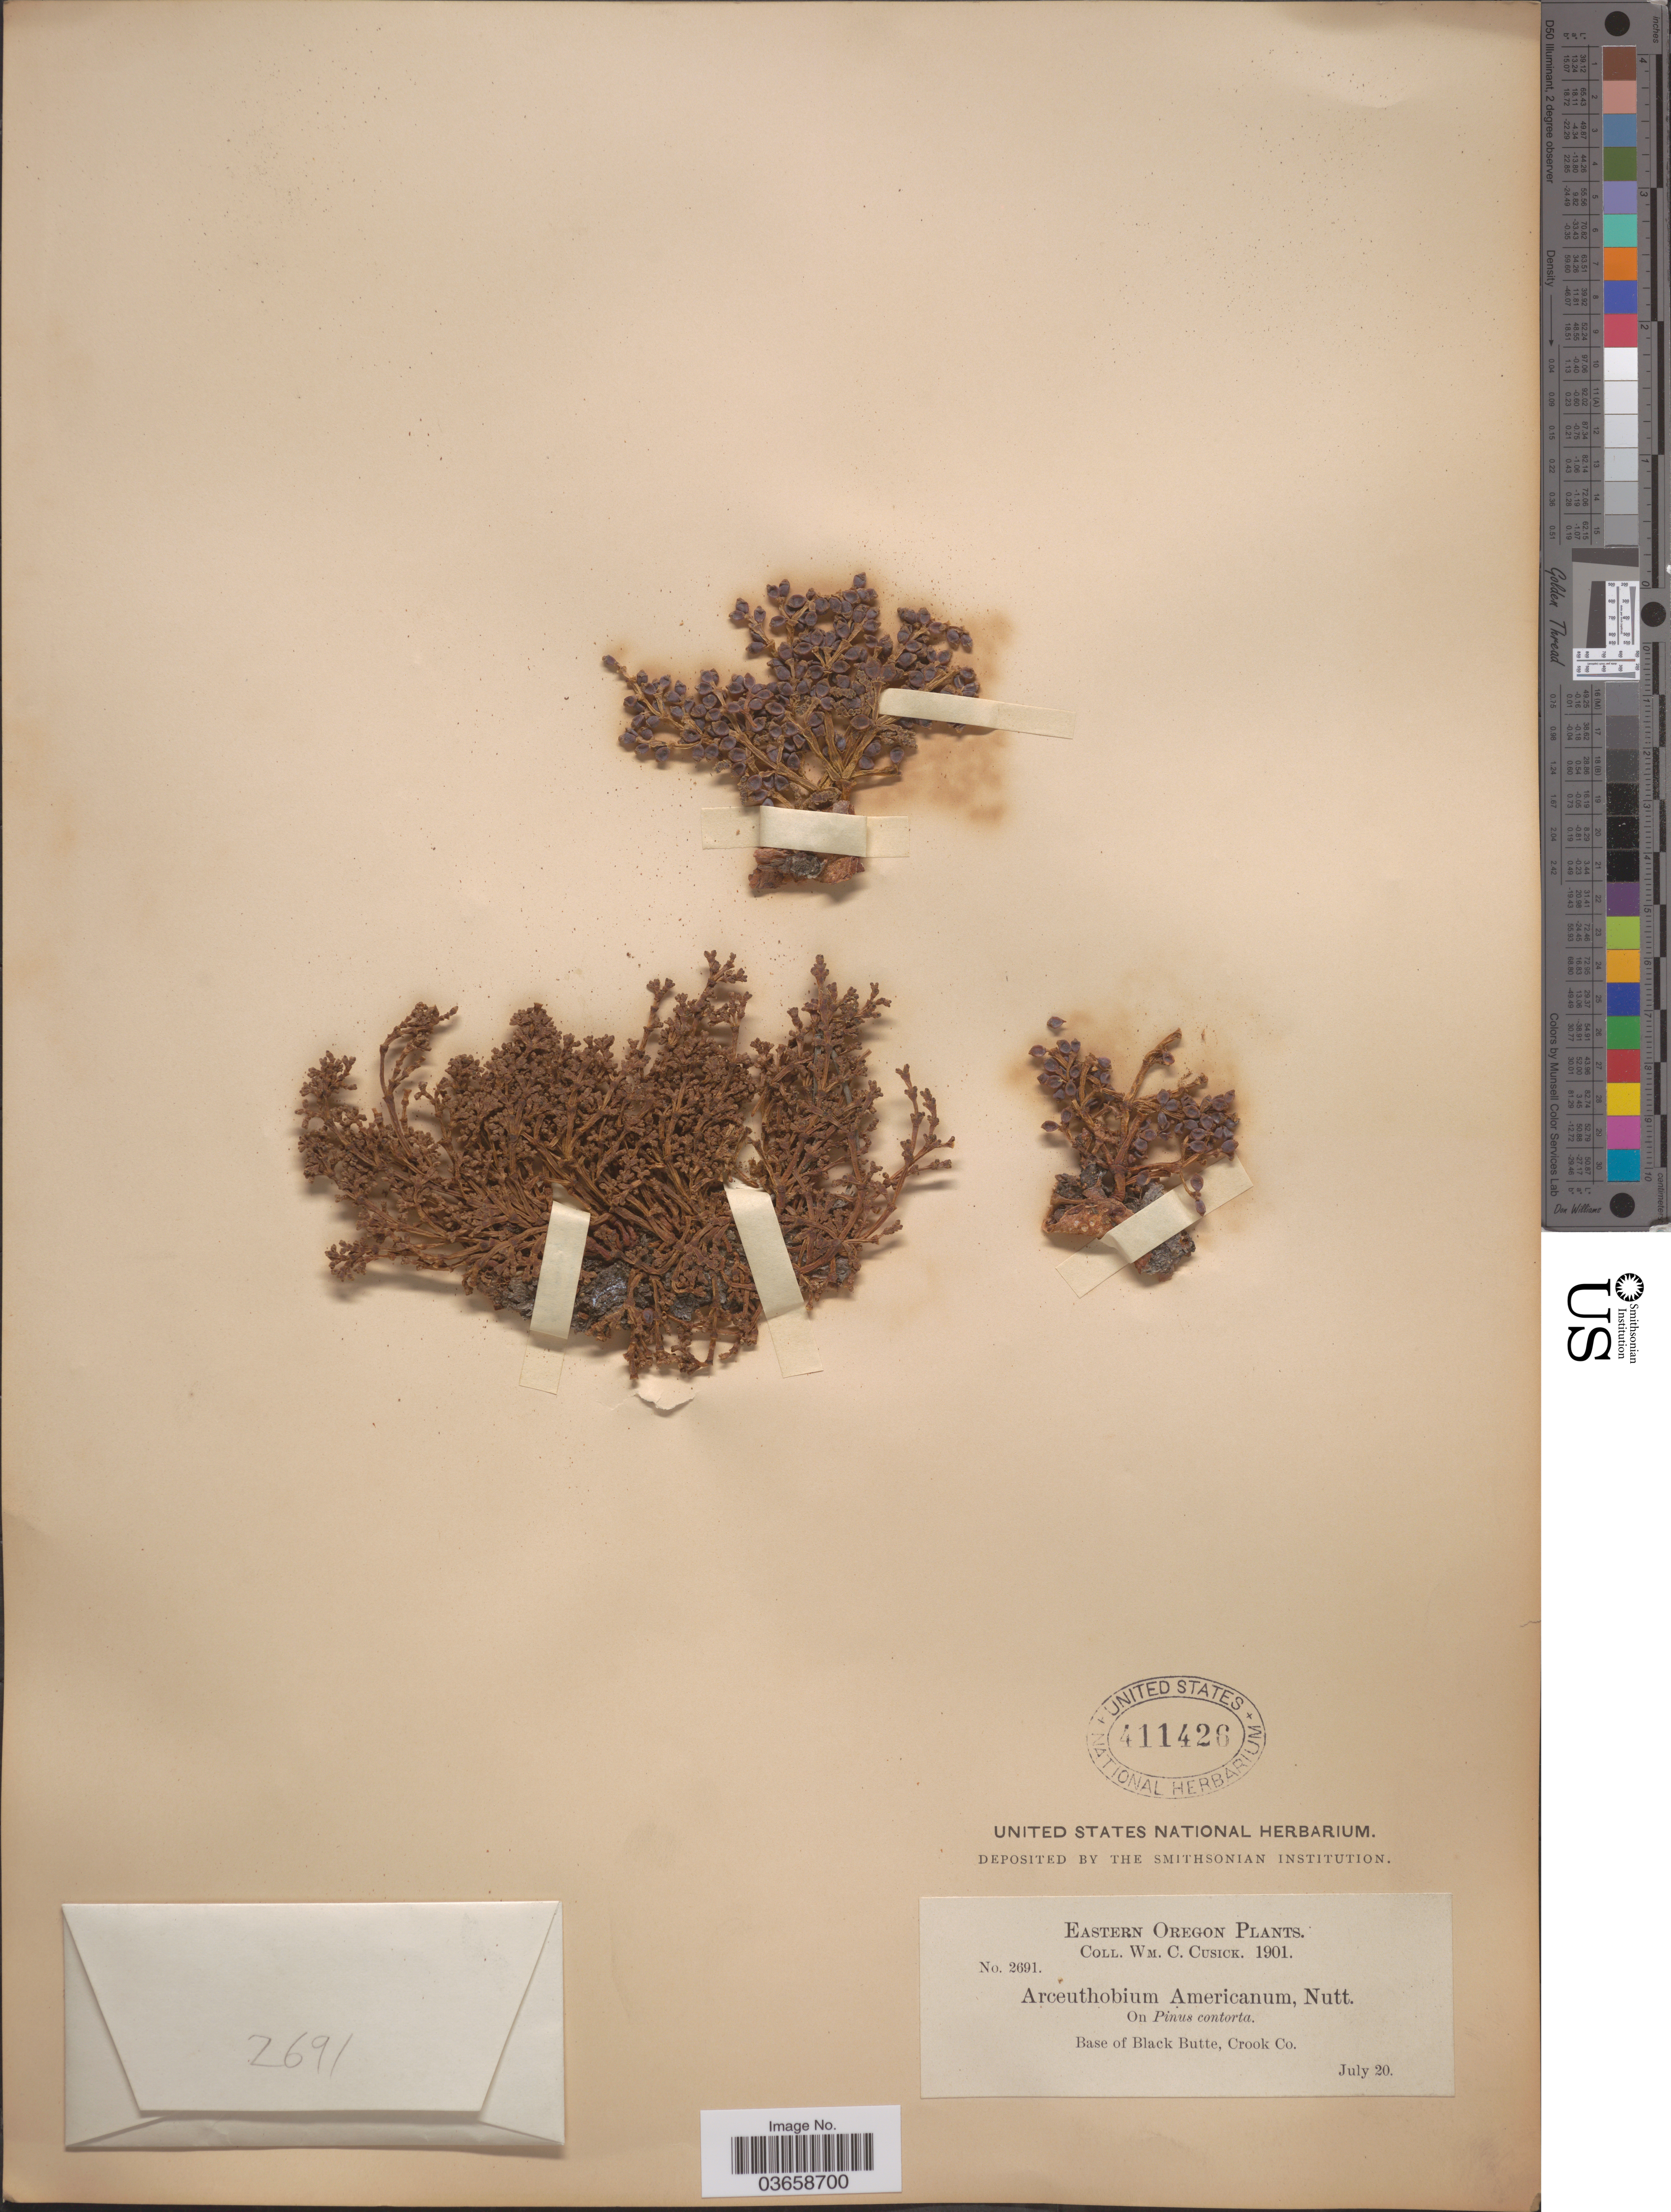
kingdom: Plantae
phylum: Tracheophyta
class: Magnoliopsida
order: Santalales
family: Viscaceae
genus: Arceuthobium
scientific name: Arceuthobium americanum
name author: Nutt. ex A. Gray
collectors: W. C. Cusick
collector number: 2691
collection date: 1901-07-20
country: United States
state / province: Oregon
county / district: Crook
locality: Eastern Oregon. Base of Black Butte, Crook Co.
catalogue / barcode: US 411426